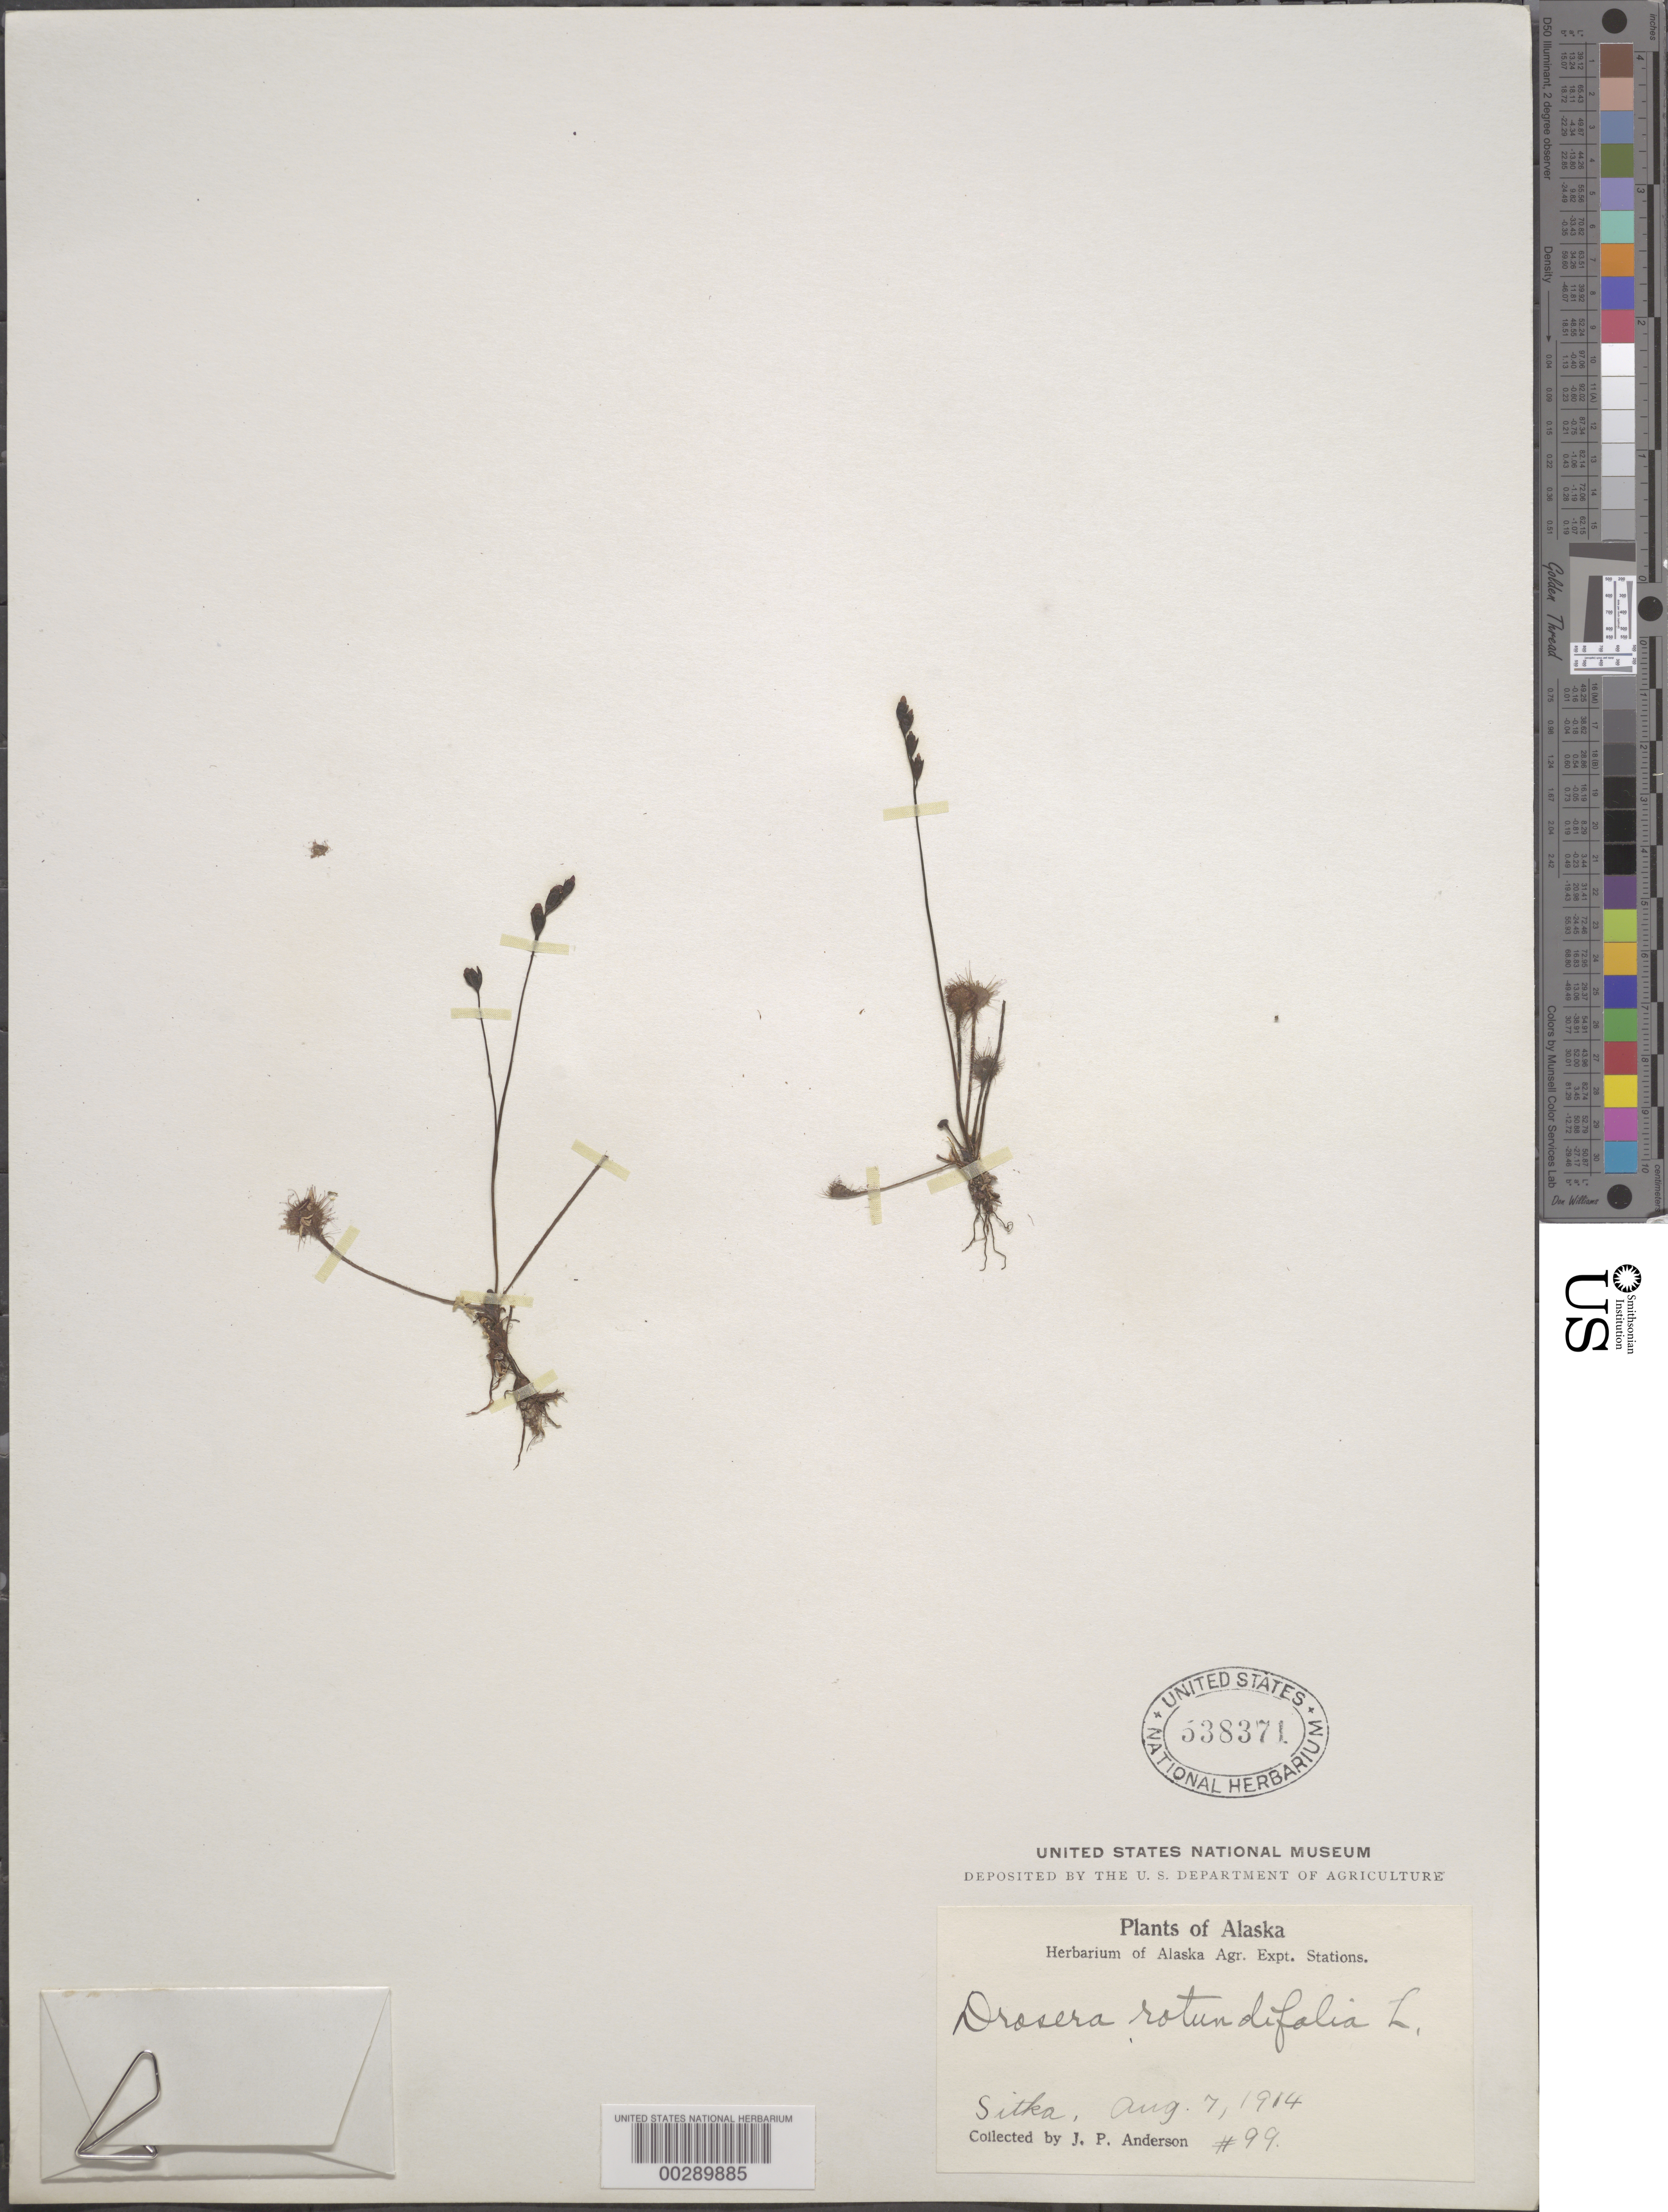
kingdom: Plantae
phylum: Tracheophyta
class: Magnoliopsida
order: Caryophyllales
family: Droseraceae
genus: Drosera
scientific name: Drosera rotundifolia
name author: L.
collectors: J. P. Anderson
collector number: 99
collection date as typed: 07 Aug 1914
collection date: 1914-08-07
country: United States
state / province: Alaska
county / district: Sitka Borough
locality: Sitka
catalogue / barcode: US 538371